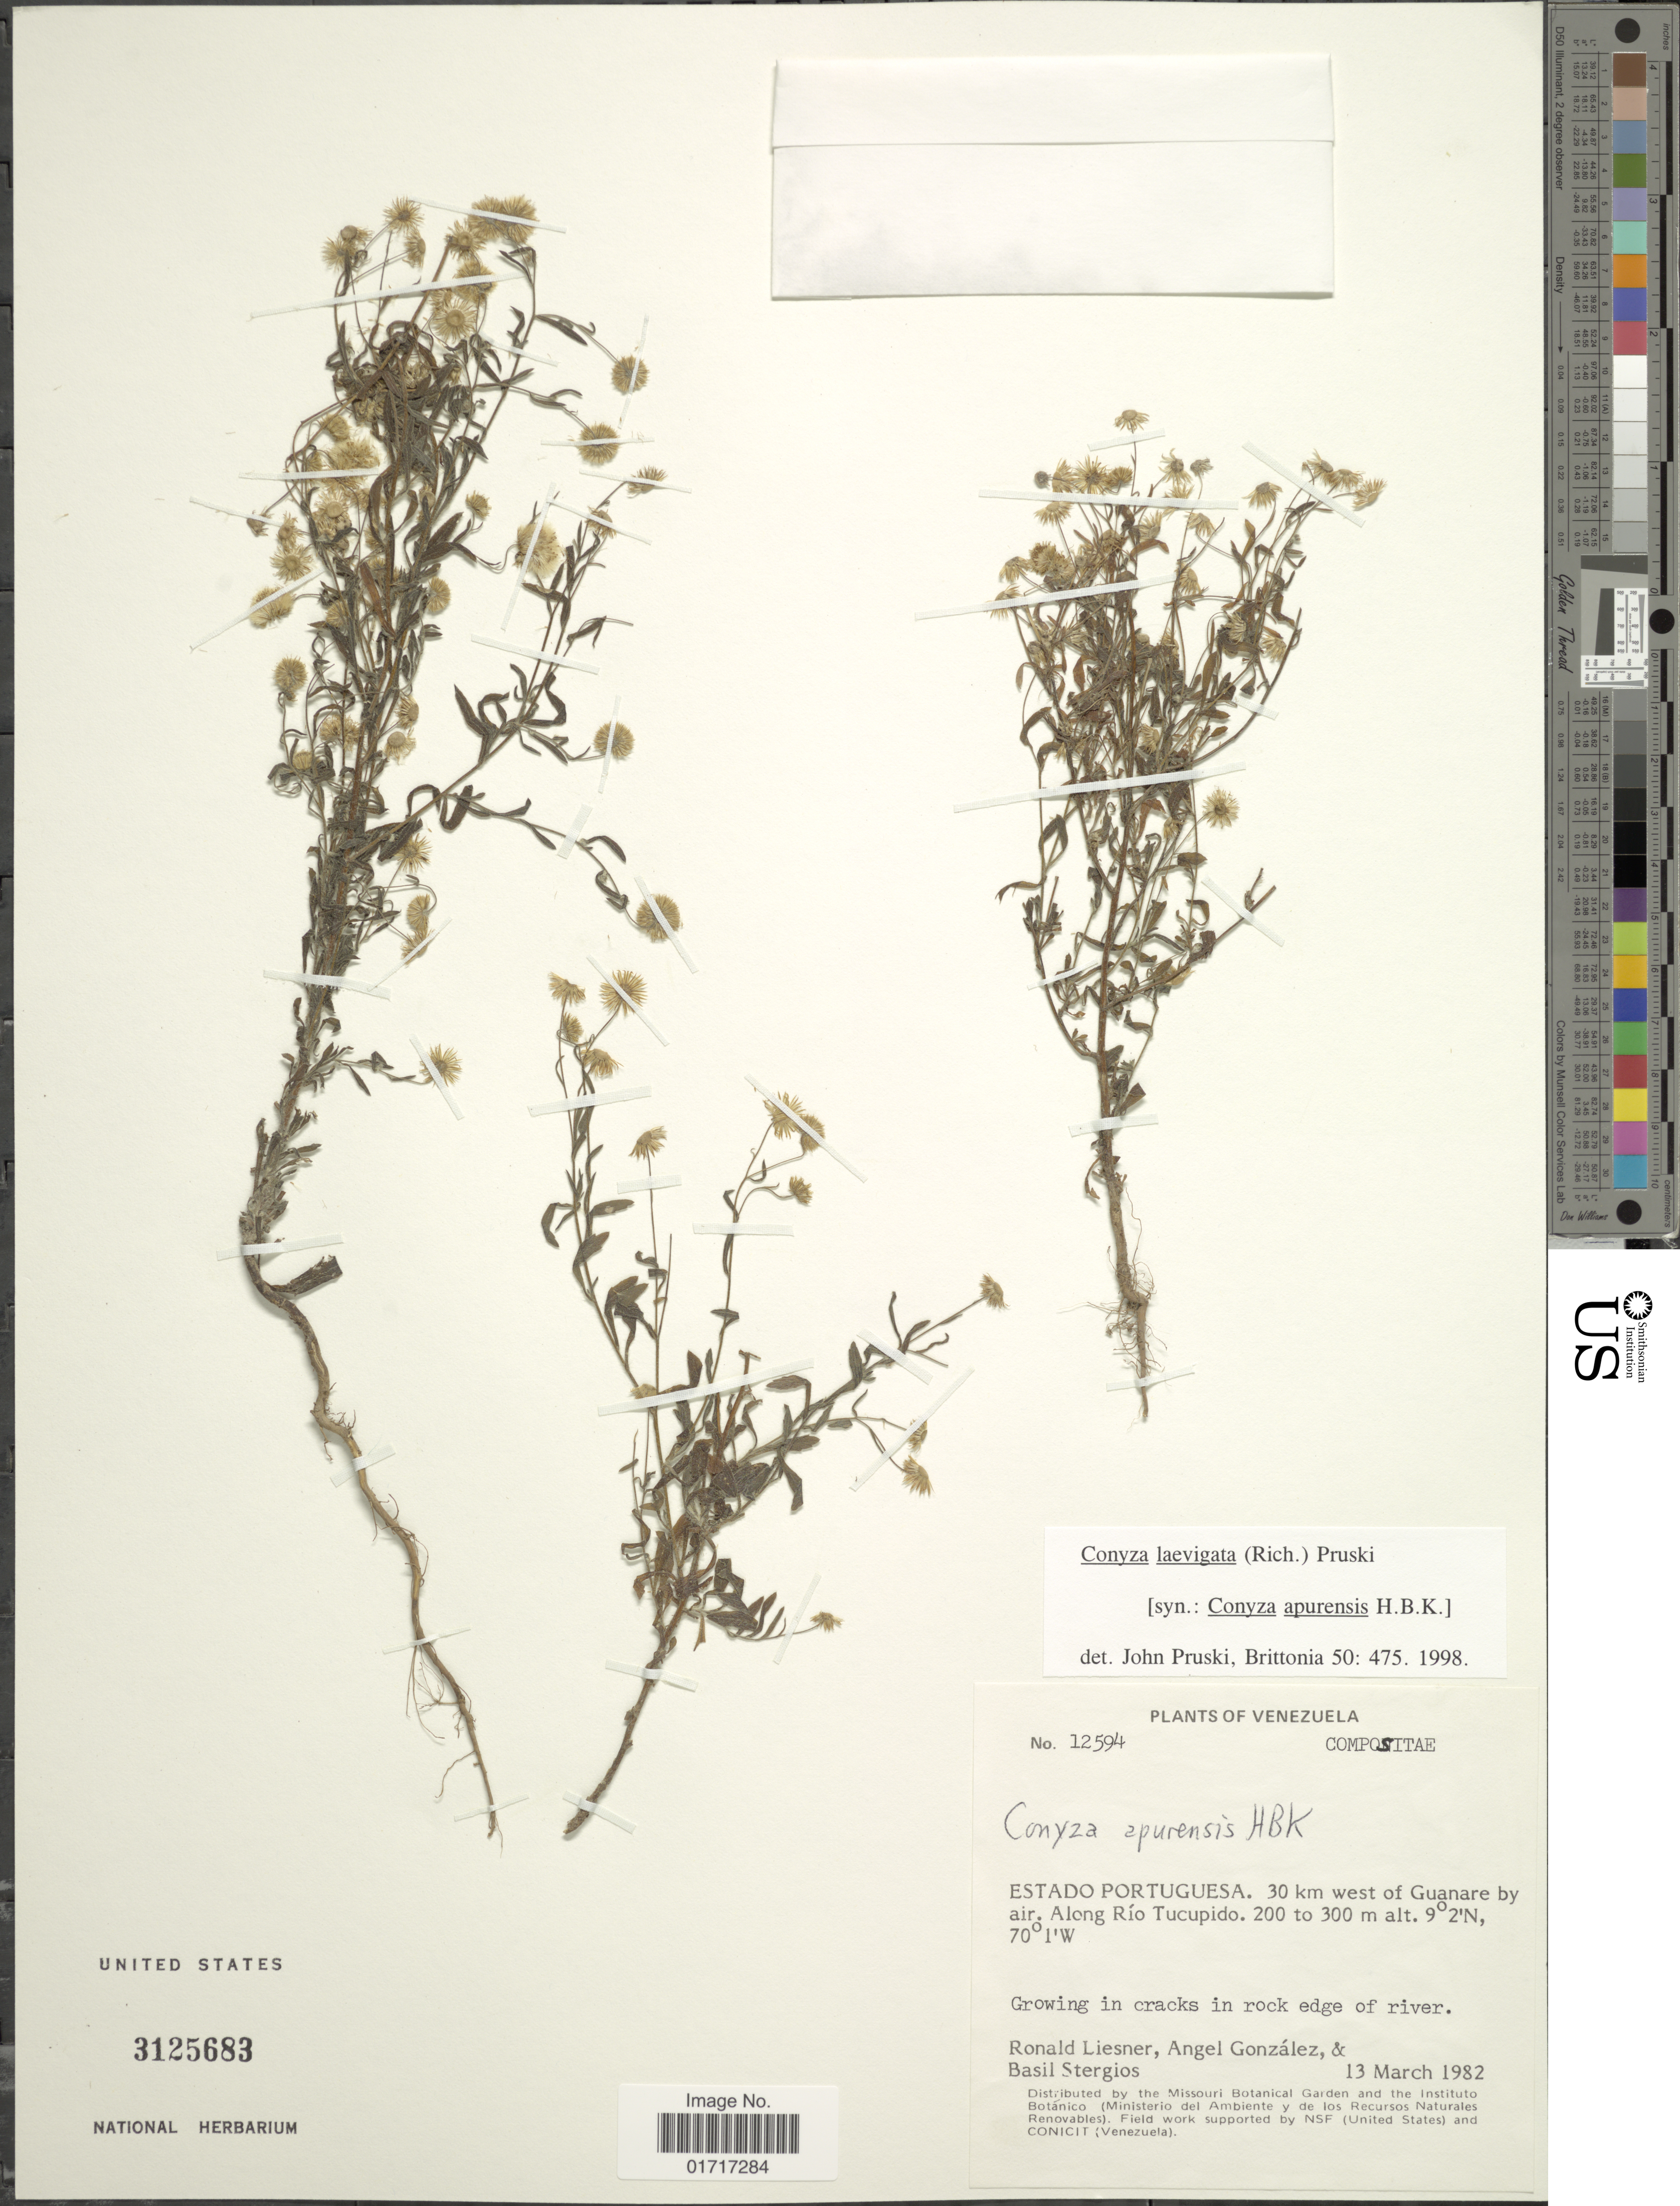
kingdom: Plantae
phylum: Tracheophyta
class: Magnoliopsida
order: Asterales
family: Asteraceae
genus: Conyza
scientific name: Conyza laevigata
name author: (Rich.) Pruski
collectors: R. L. Liesner, A. C. González & B. G. Stergios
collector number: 12594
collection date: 1982-03-13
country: Venezuela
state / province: Portuguesa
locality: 30 km W of Guanare by air, along Rio Tucupido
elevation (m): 200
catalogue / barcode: US 3125683